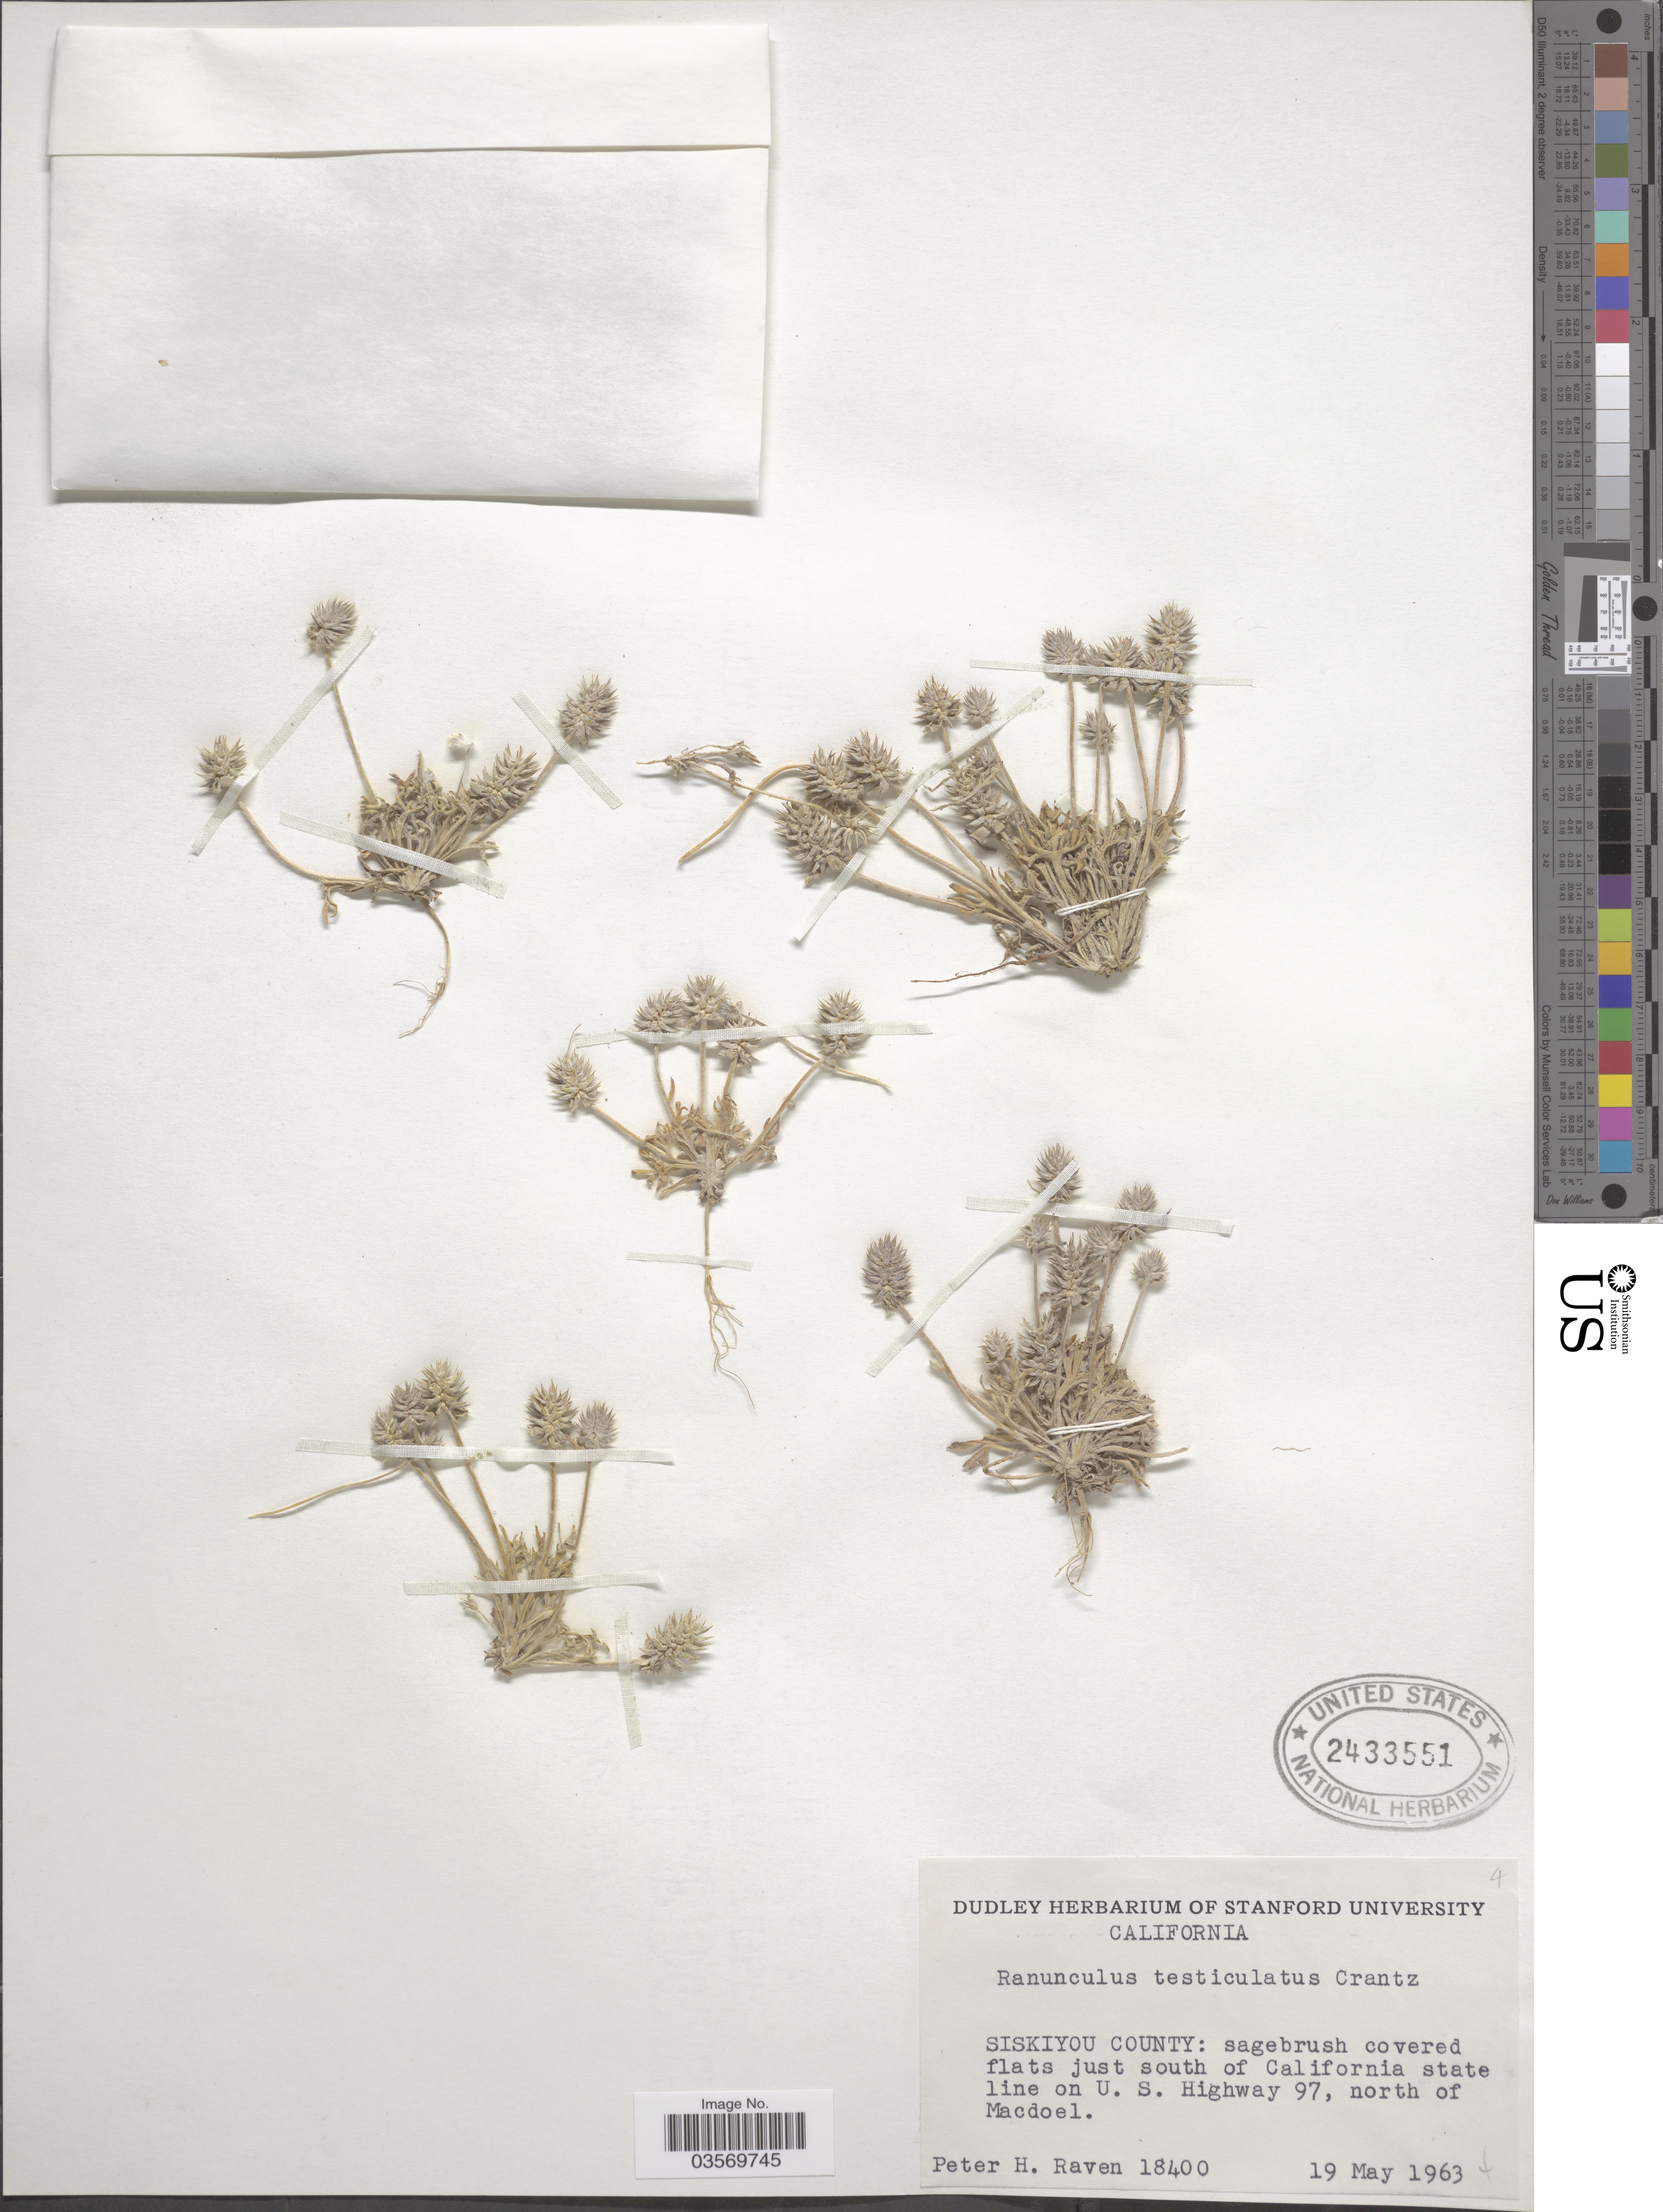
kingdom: Plantae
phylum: Tracheophyta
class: Magnoliopsida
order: Ranunculales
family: Ranunculaceae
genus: Ranunculus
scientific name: Ranunculus testiculatus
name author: Crantz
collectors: P. Raven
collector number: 18400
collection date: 1963-05-19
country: United States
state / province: California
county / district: Siskiyou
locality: Siskiyou County: sagebrush covered flats just south of California state line on U.S. Highway 97, north of Macdoel.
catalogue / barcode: US 2433551